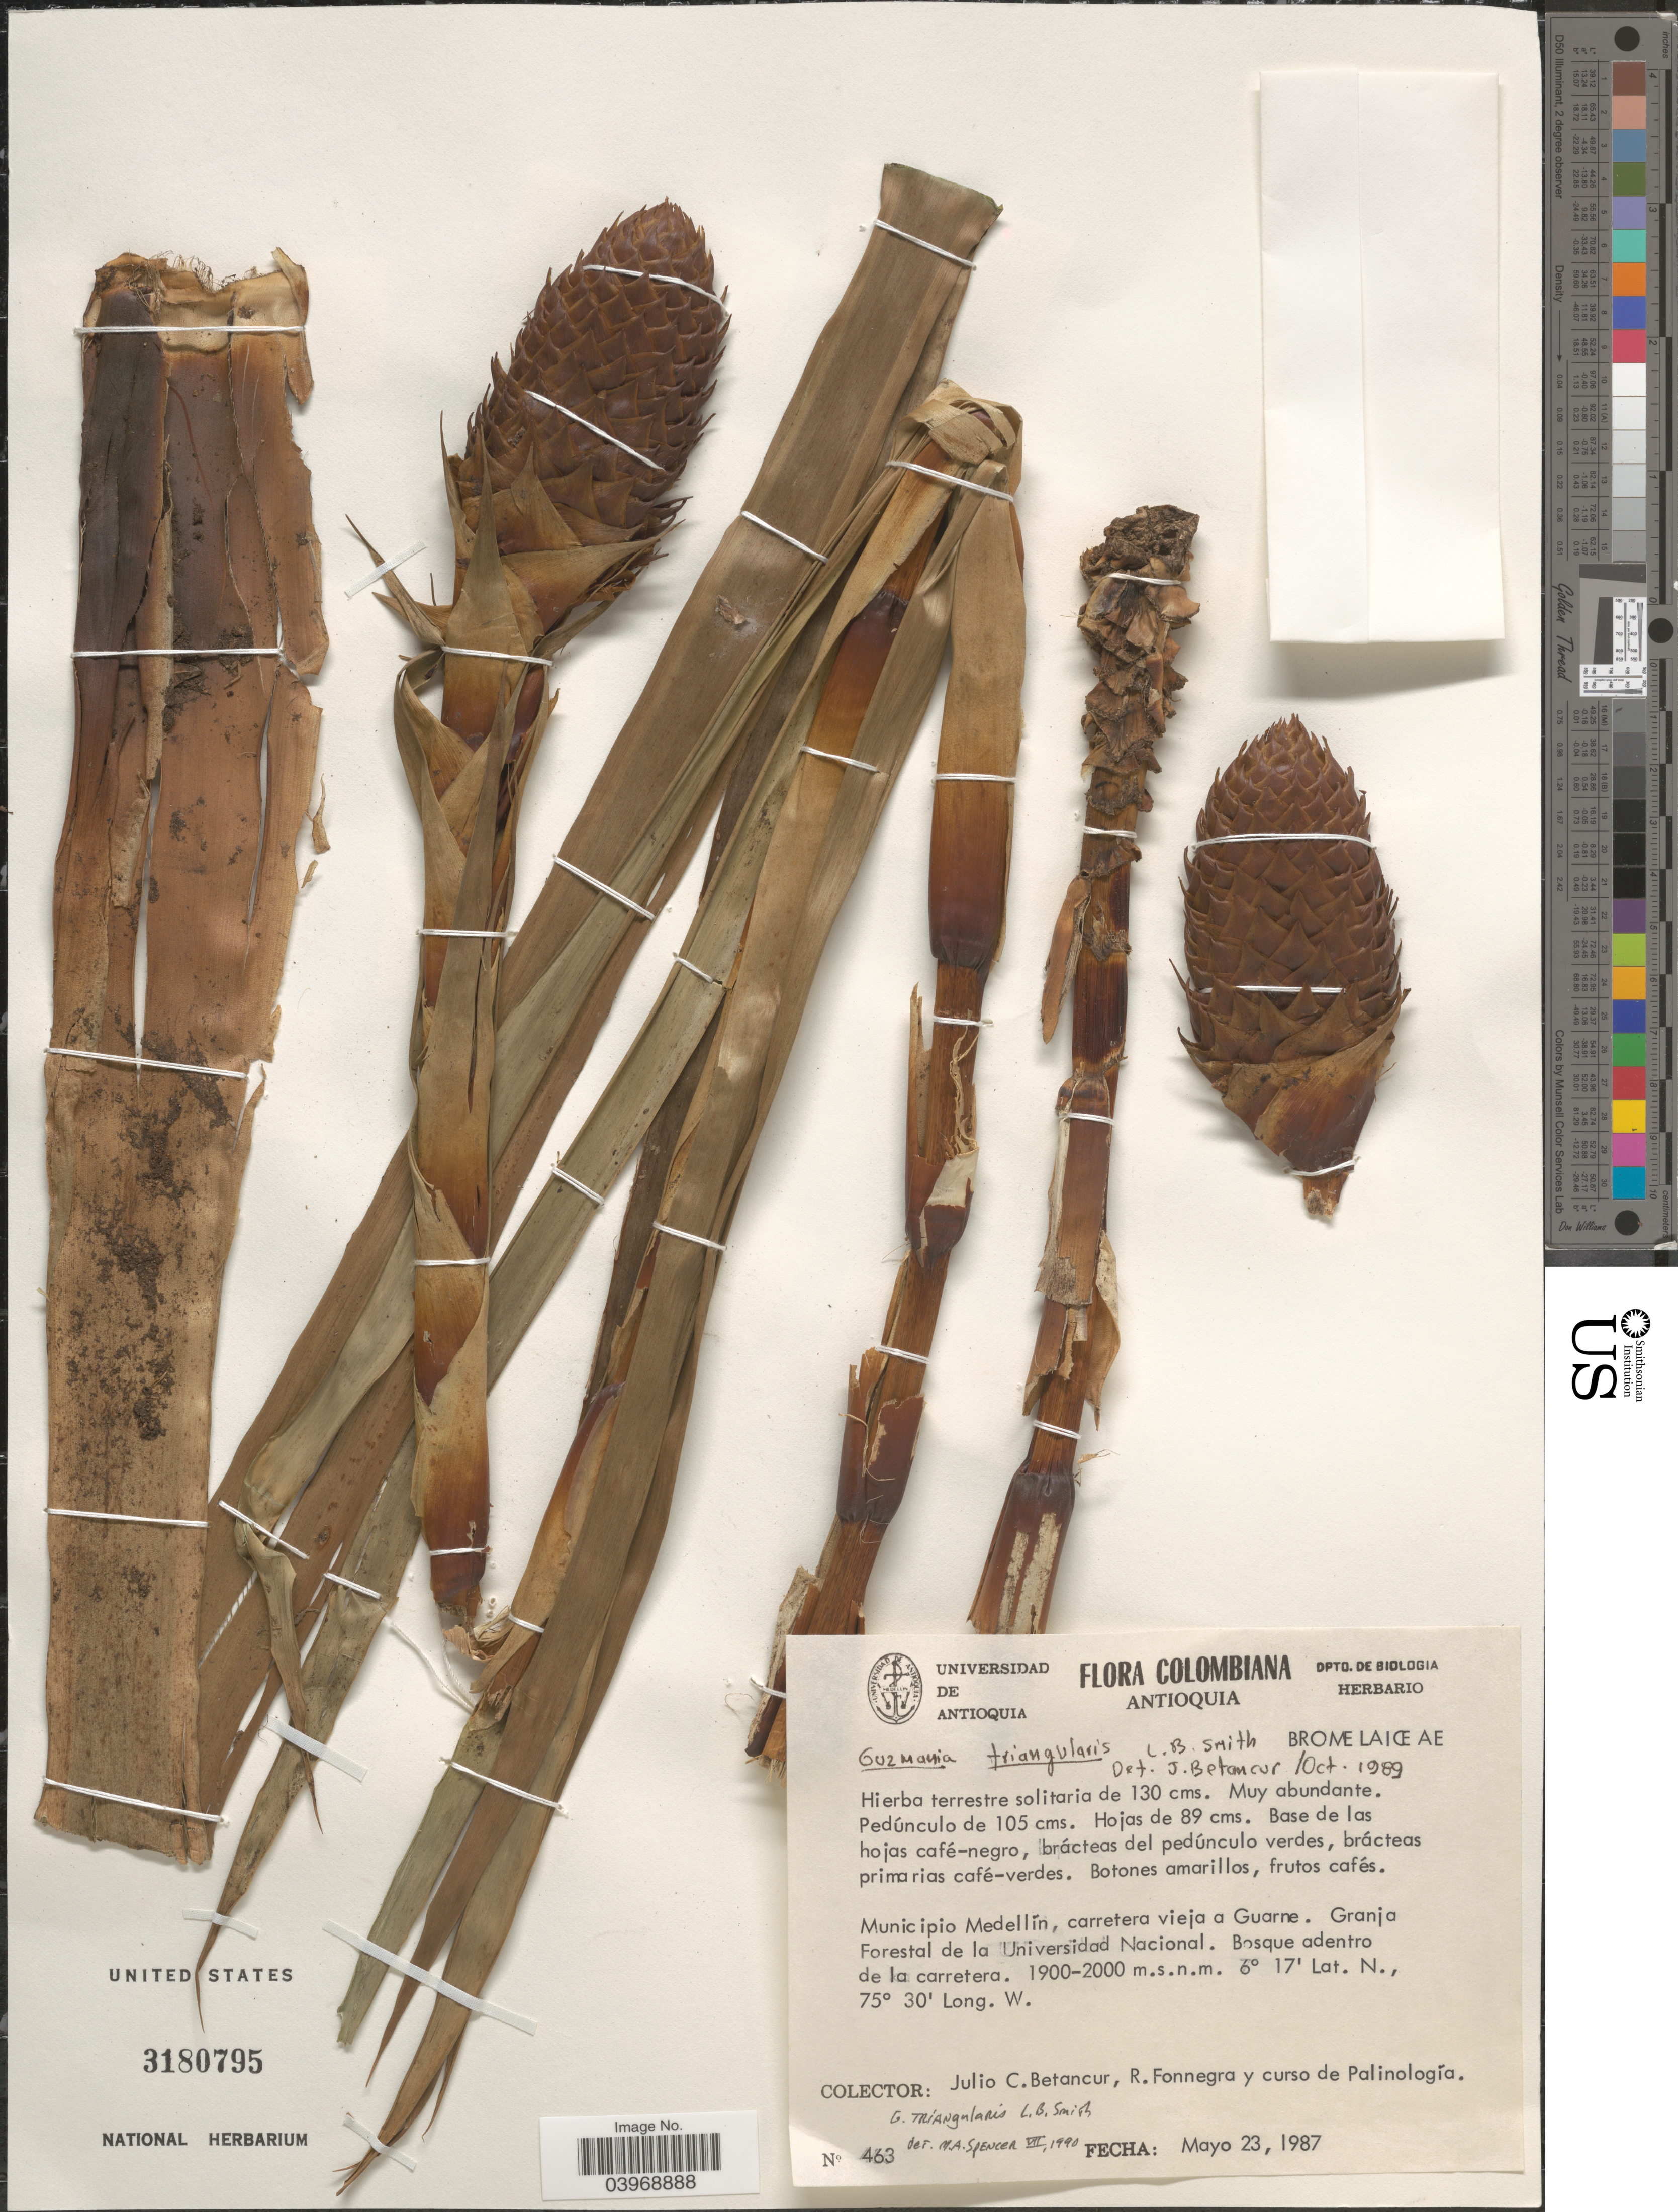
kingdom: Plantae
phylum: Tracheophyta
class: Liliopsida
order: Poales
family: Bromeliaceae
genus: Guzmania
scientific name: Guzmania triangularis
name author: L.B. Sm.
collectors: J. C. Betancur, R. Fonnegra & Curso de Palinologia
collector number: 463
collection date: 1987-05-23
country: Colombia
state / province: Antioquia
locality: Municipio Medellín, carretera vieja a Guarne. Granja Forestal de la Universidad Nacional. Bosque adentro de la carretera.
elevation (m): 1900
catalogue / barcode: US 3180795